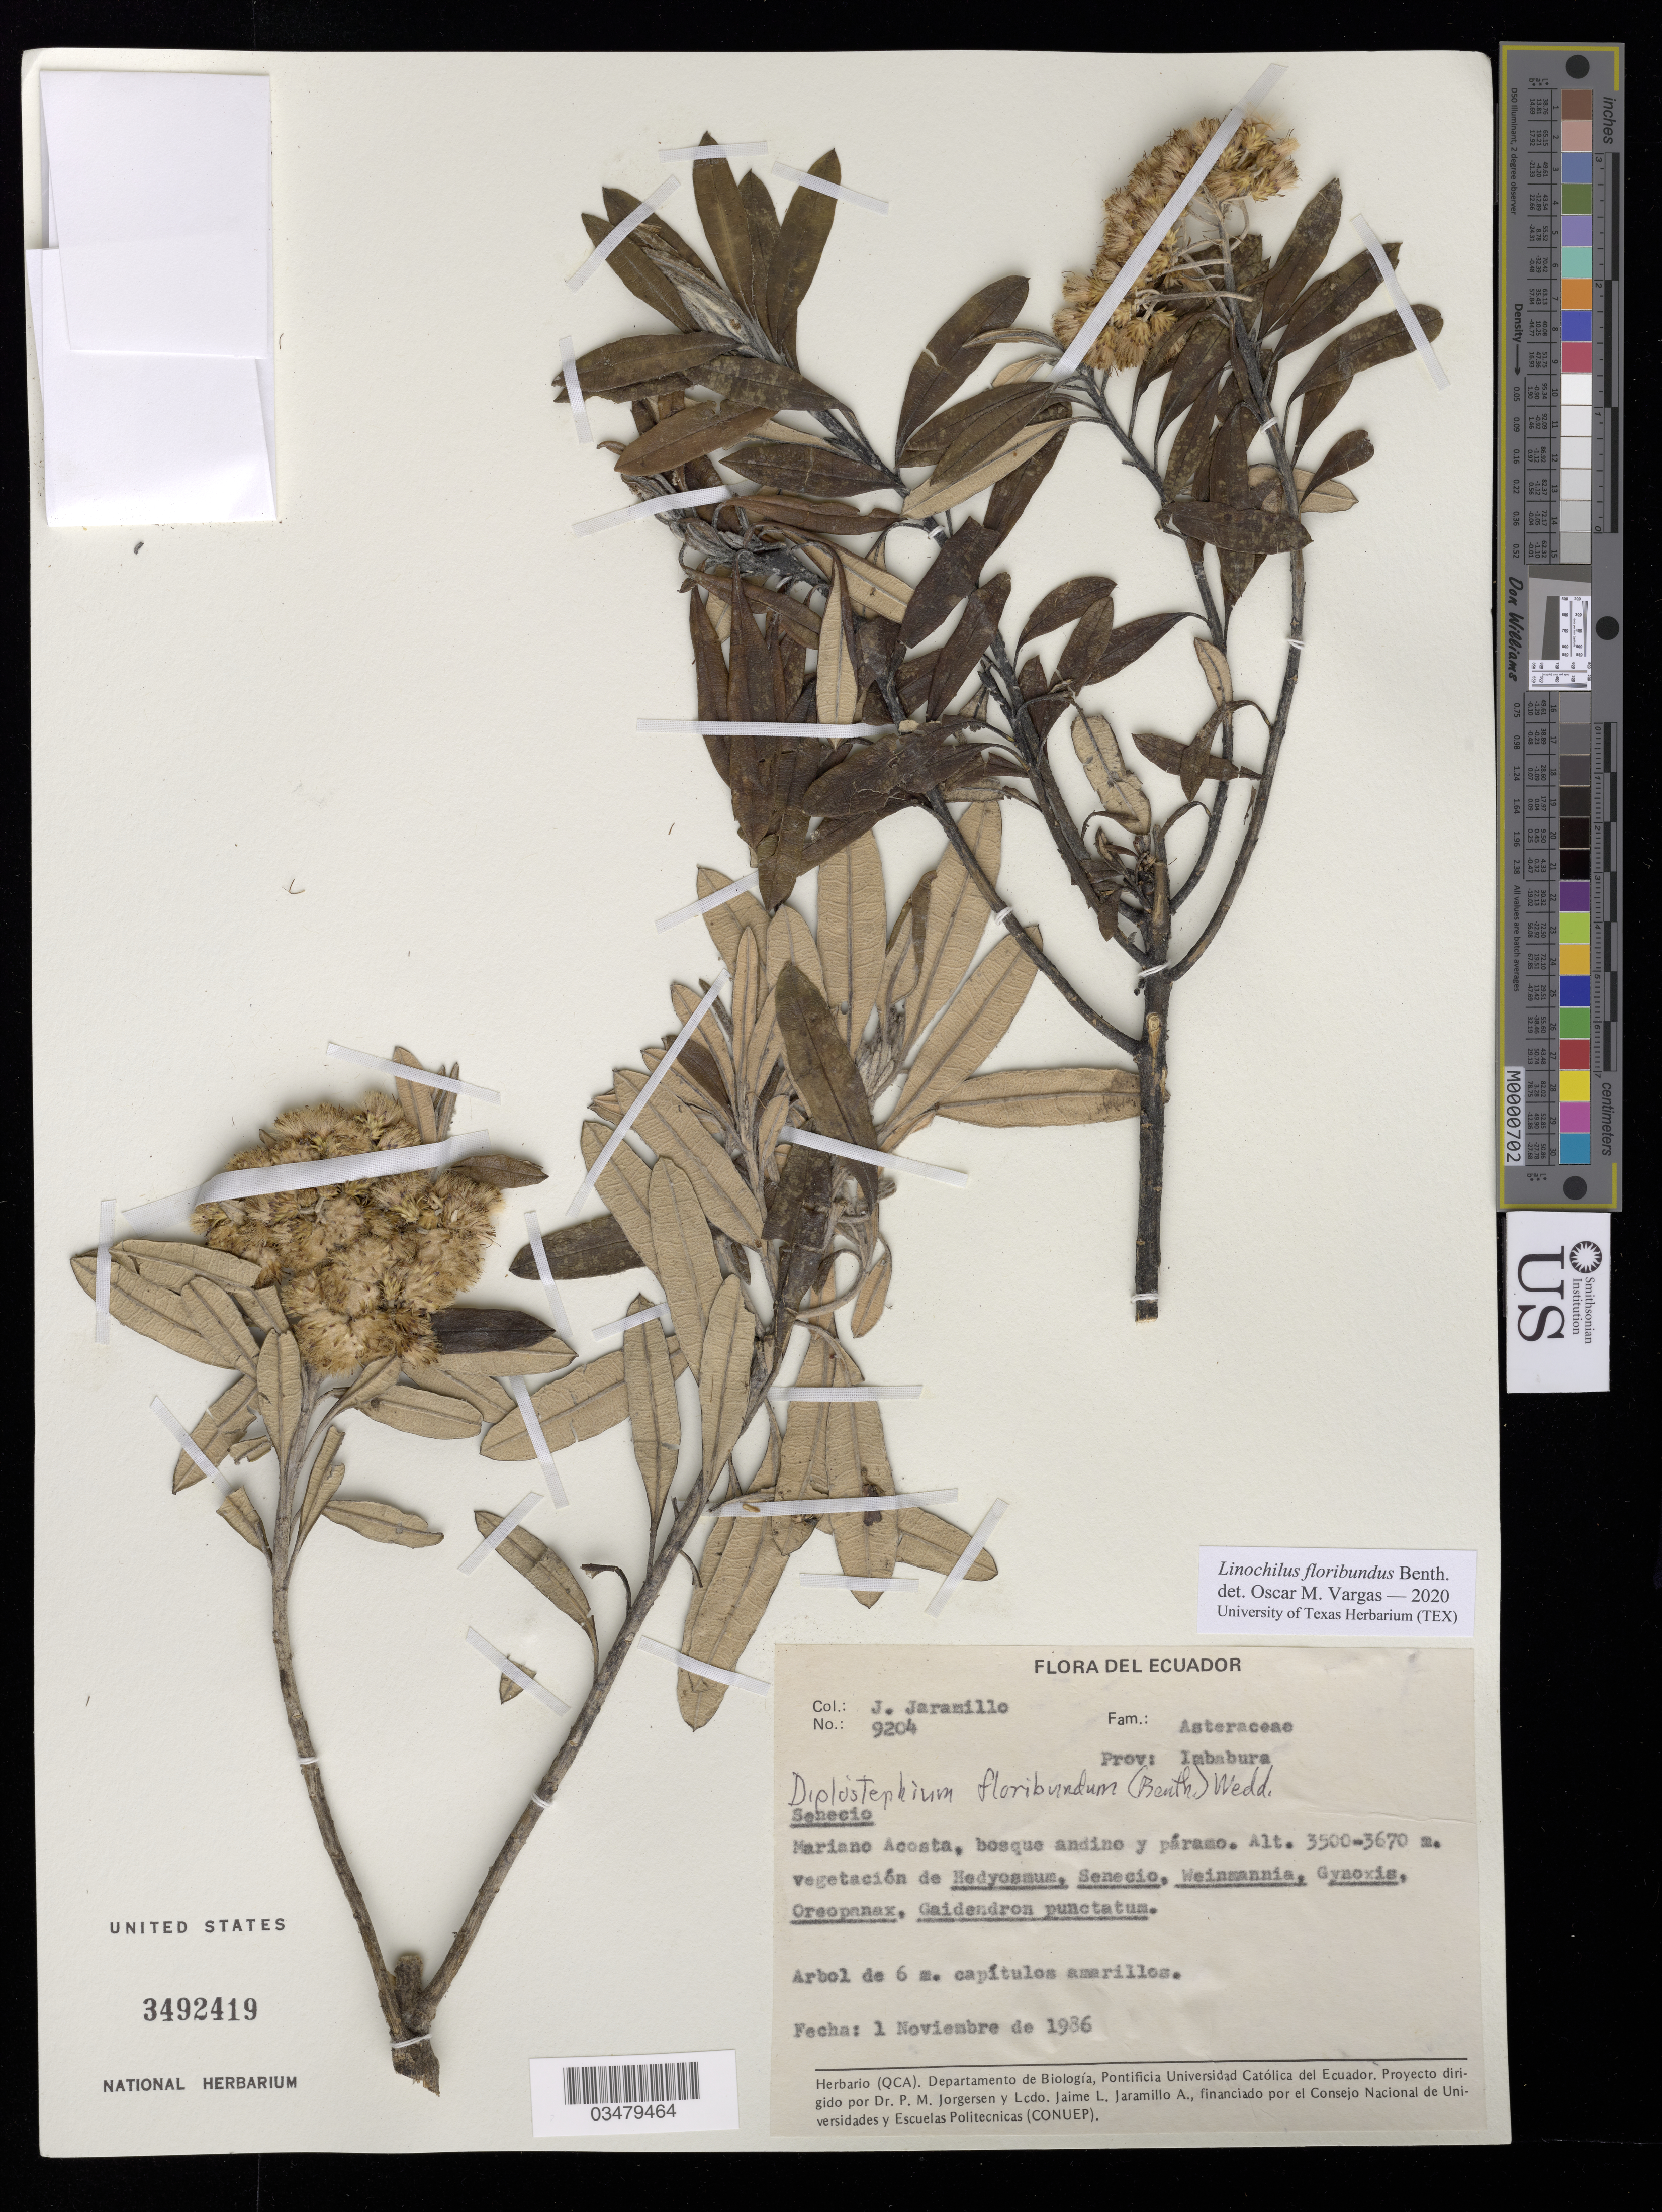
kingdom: Plantae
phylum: Tracheophyta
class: Magnoliopsida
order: Asterales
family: Asteraceae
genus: Linochilus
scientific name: Linochilus floribundus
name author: Benth.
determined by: Vargas, Oscar M.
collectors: J. Jaramillo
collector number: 9204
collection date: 1986-11-01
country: Ecuador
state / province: Imbabura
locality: Mariano Acosta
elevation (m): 3500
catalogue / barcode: US 3492419